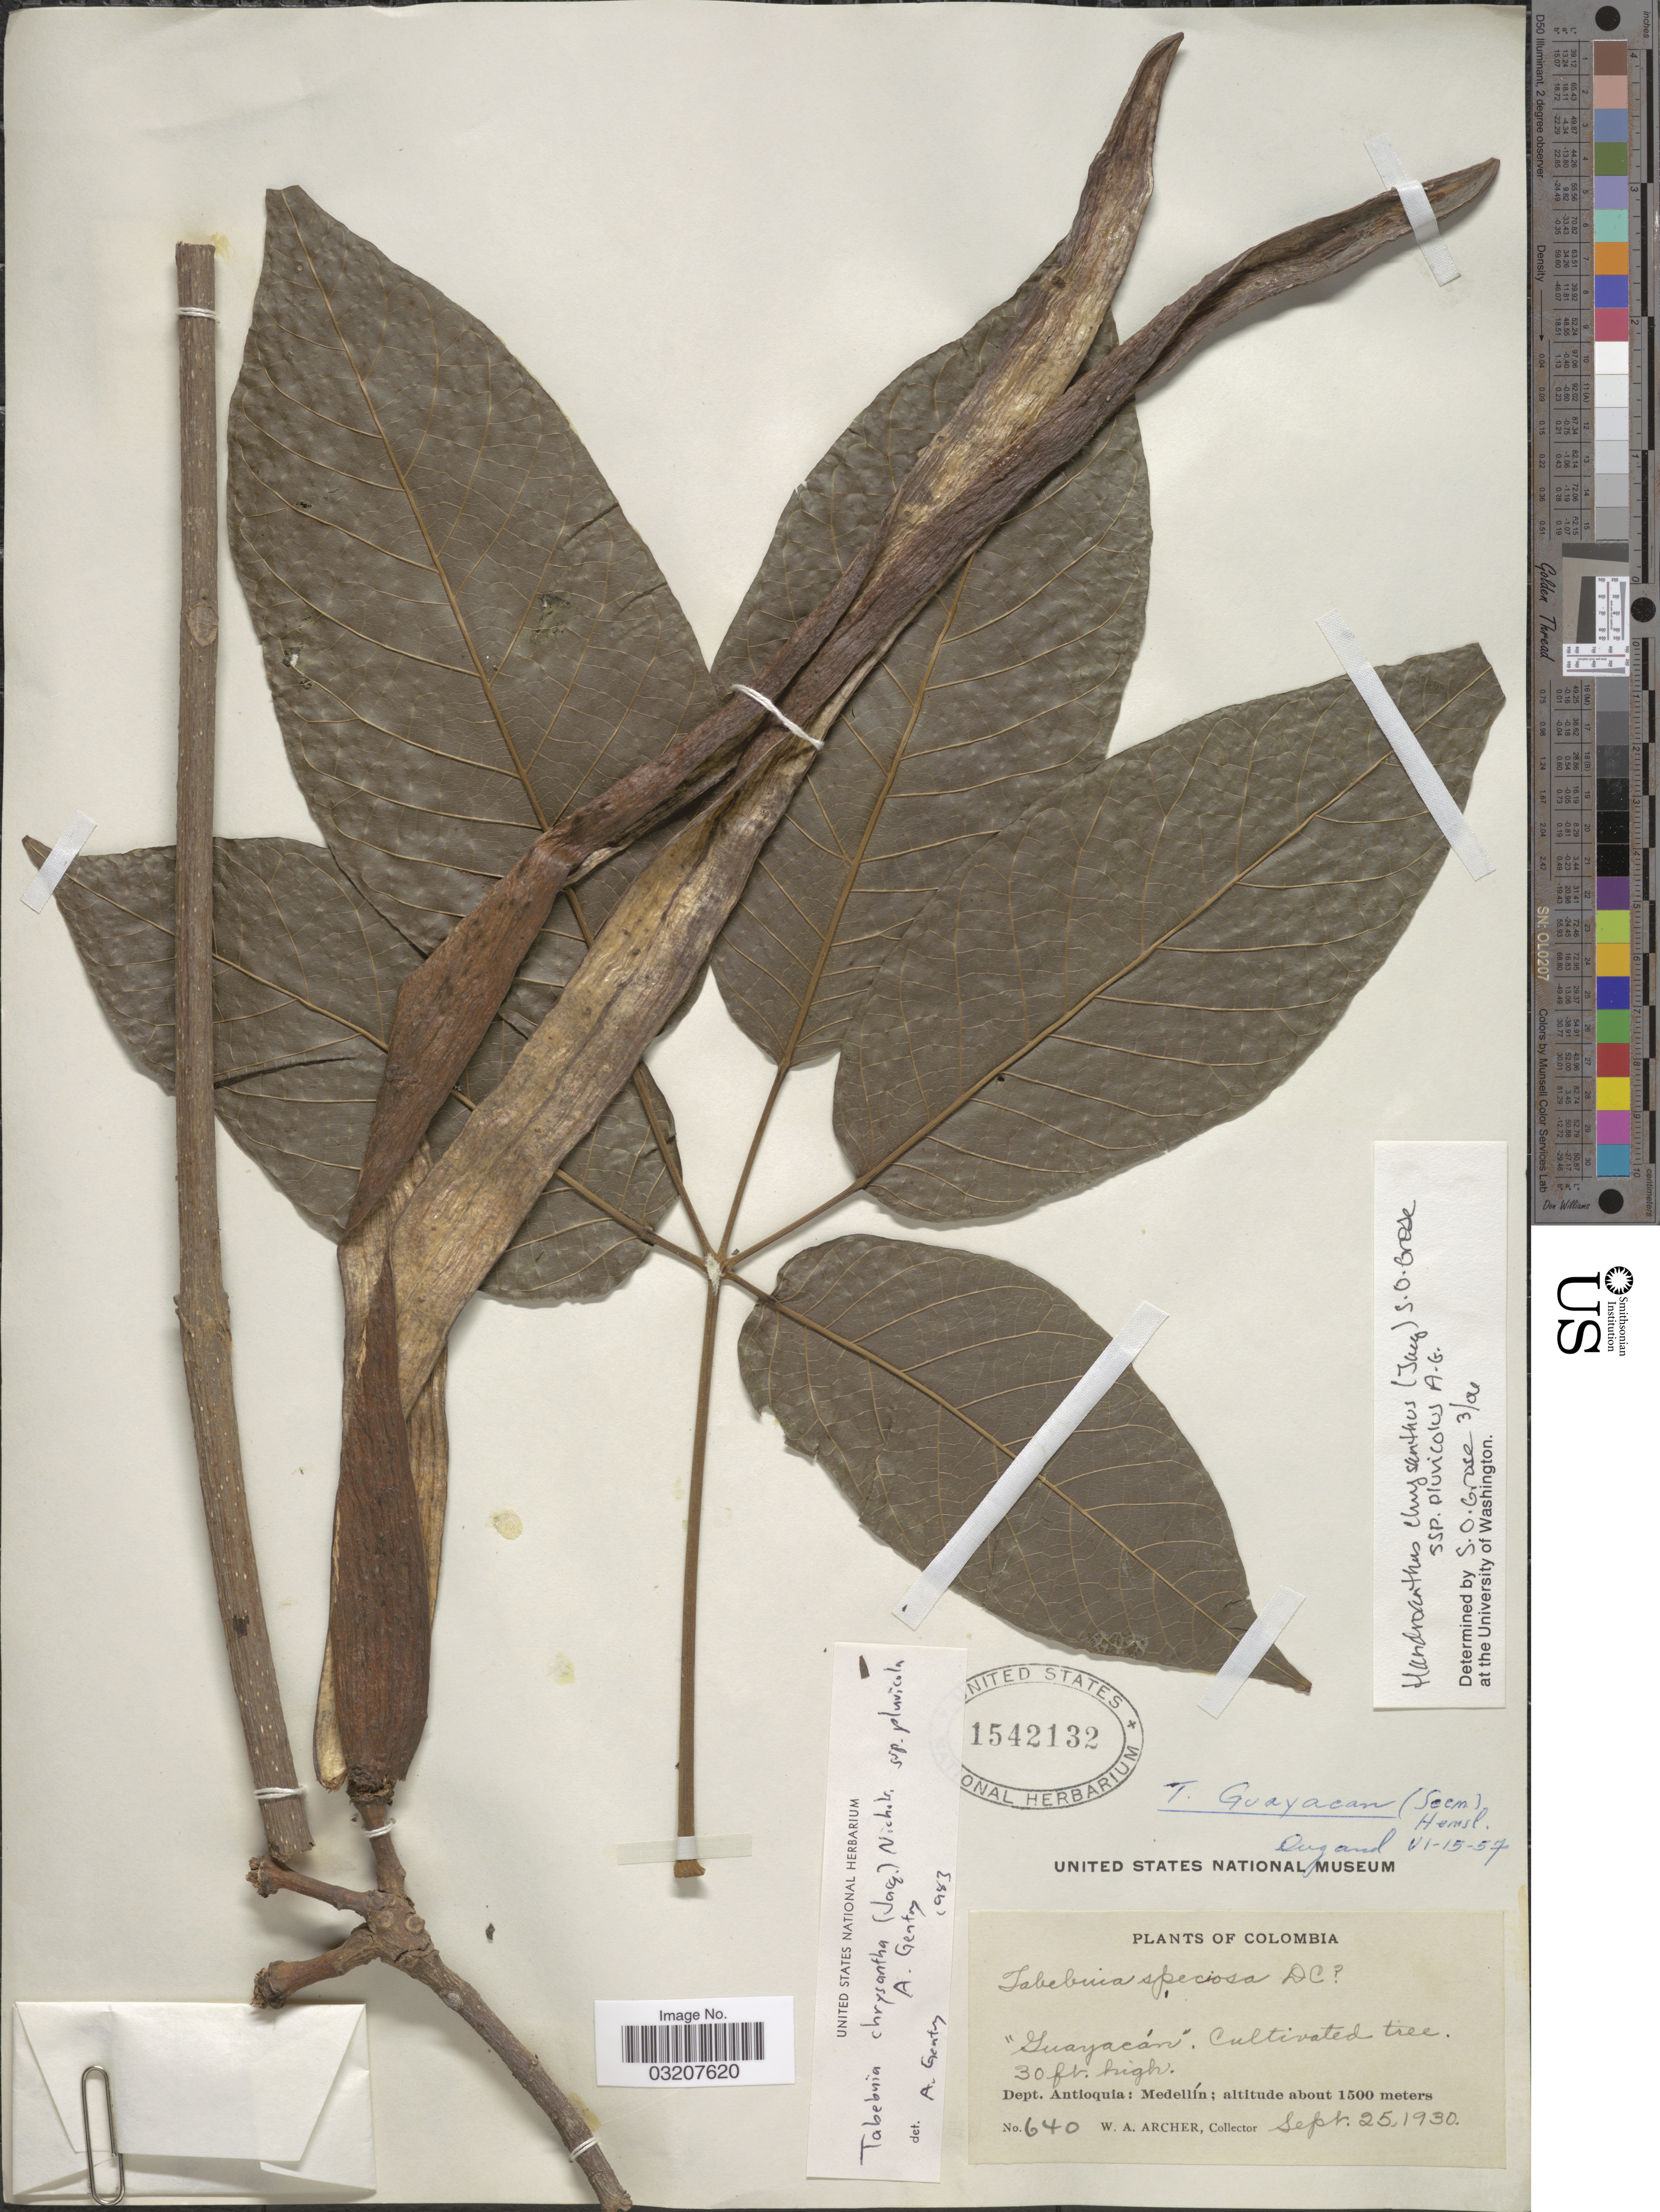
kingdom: Plantae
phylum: Tracheophyta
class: Magnoliopsida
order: Lamiales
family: Bignoniaceae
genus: Handroanthus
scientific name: Handroanthus chrysanthus subsp. pluvicolus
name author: (A.H. Gentry) S.O. Grose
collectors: W. Archer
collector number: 640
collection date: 1930-09-25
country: Colombia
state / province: Antioquia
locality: Dept. Antioquia: Medellín.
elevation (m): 1500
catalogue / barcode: US 1542132